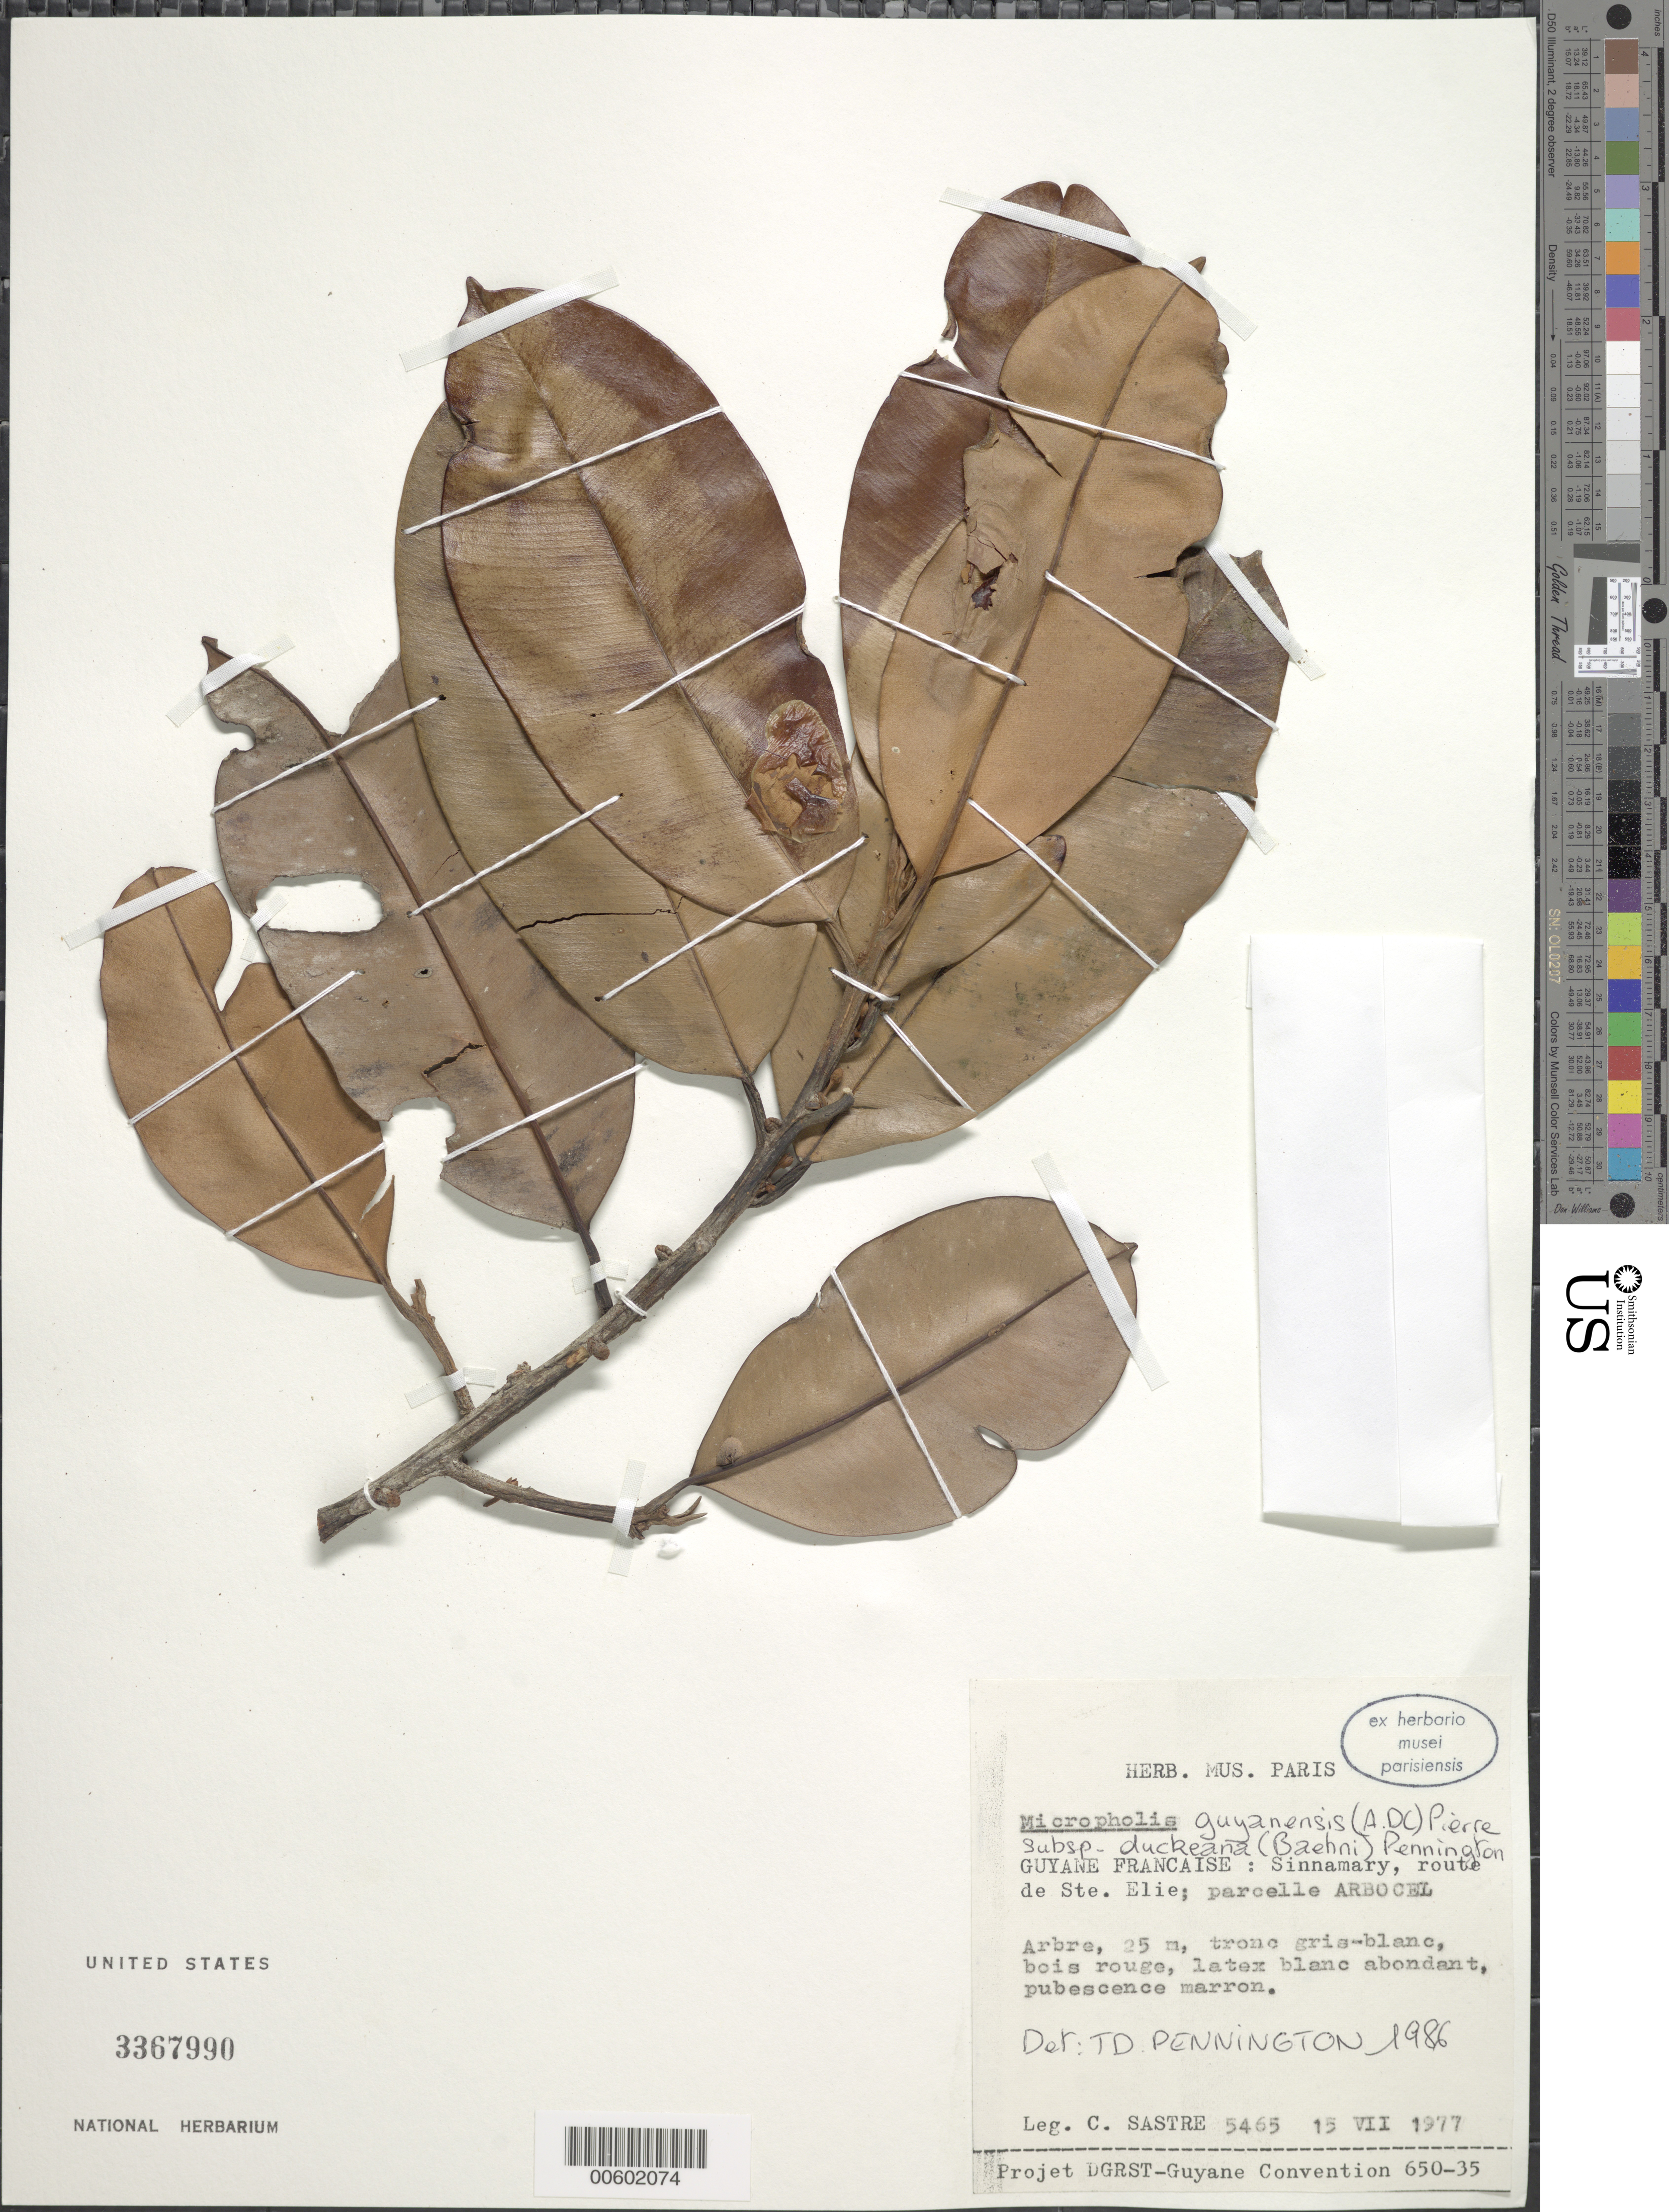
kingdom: Plantae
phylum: Tracheophyta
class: Magnoliopsida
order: Ericales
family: Sapotaceae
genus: Micropholis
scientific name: Micropholis guyanensis subsp. duckeana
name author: (Baehni) T.D. Penn.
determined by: Pennington, T. D., (K)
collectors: C. H. L. Sastre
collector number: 5465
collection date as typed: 15-Jul-77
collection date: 1977-07-15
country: French Guiana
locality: Sinnamary, Route de Ste. Elie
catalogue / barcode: US 3367990